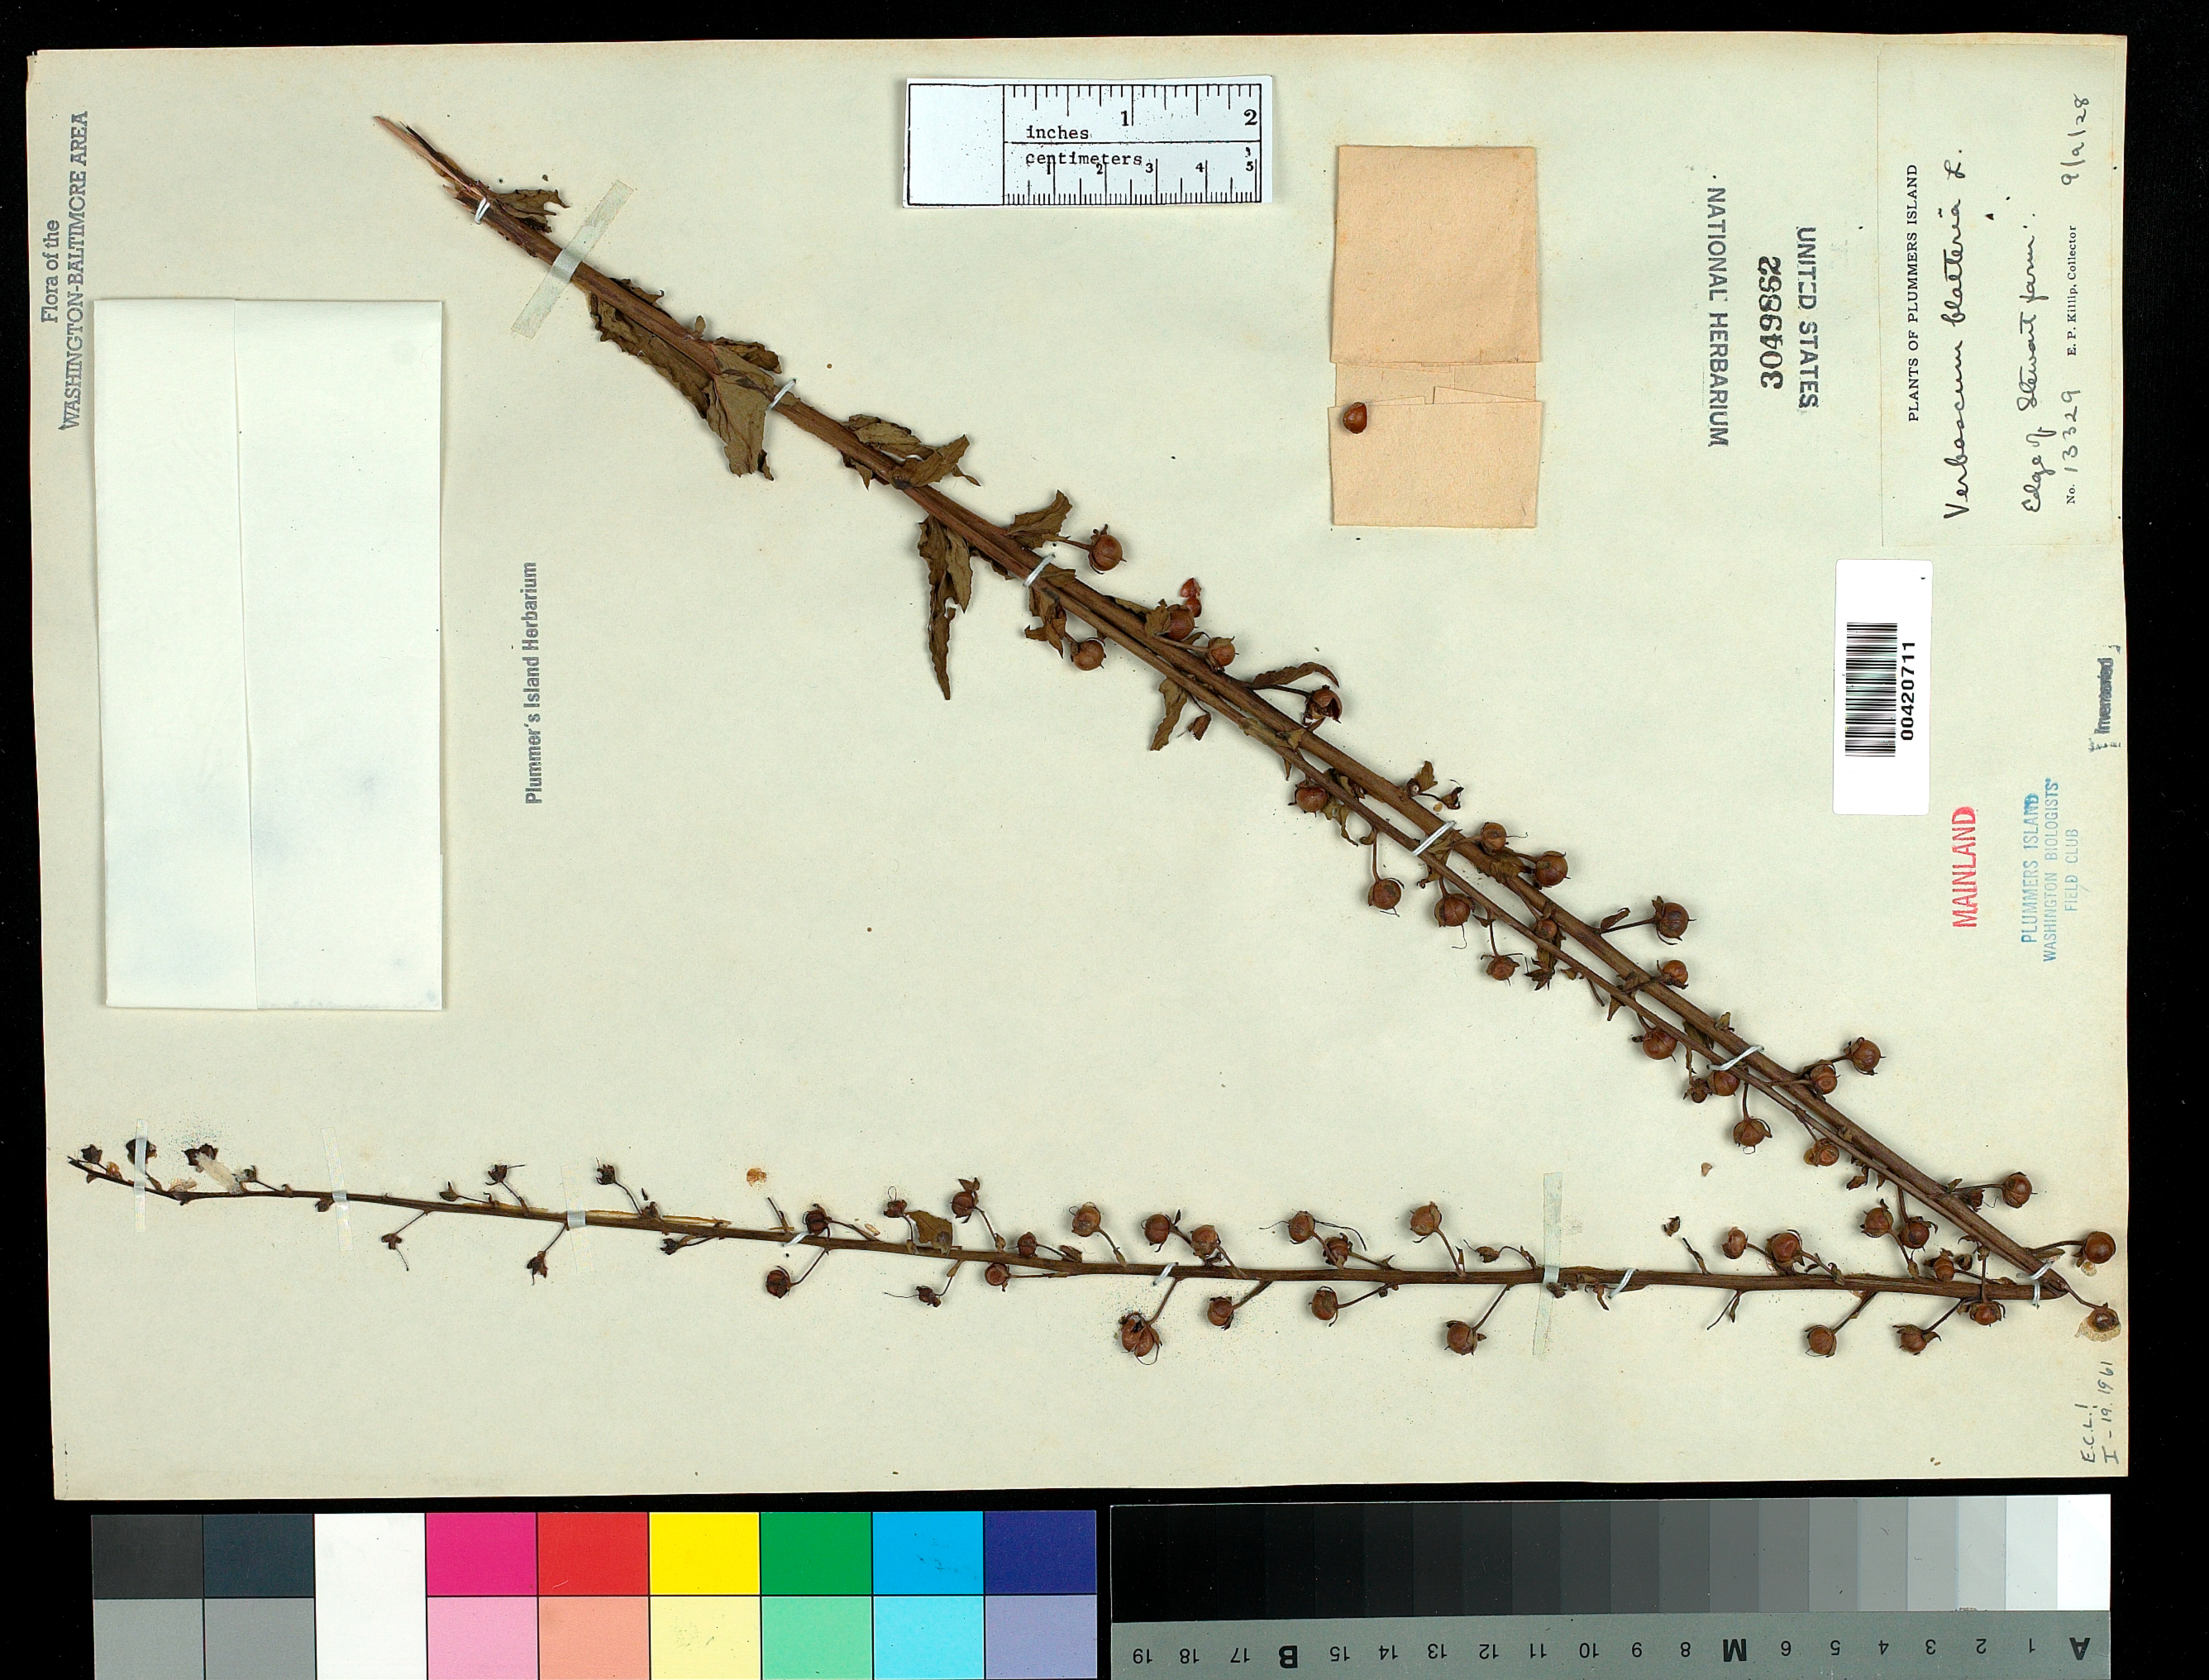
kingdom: Plantae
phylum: Tracheophyta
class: Magnoliopsida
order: Lamiales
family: Scrophulariaceae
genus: Verbascum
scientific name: Verbascum blattaria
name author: L.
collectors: E. P. Killip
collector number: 13329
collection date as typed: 09 Jul 1928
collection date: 1928-07-09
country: United States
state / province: Maryland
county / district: Montgomery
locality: Plummer's Island; mainland, edge of Stewart Farm C. & O. Canal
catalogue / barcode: US 3049862